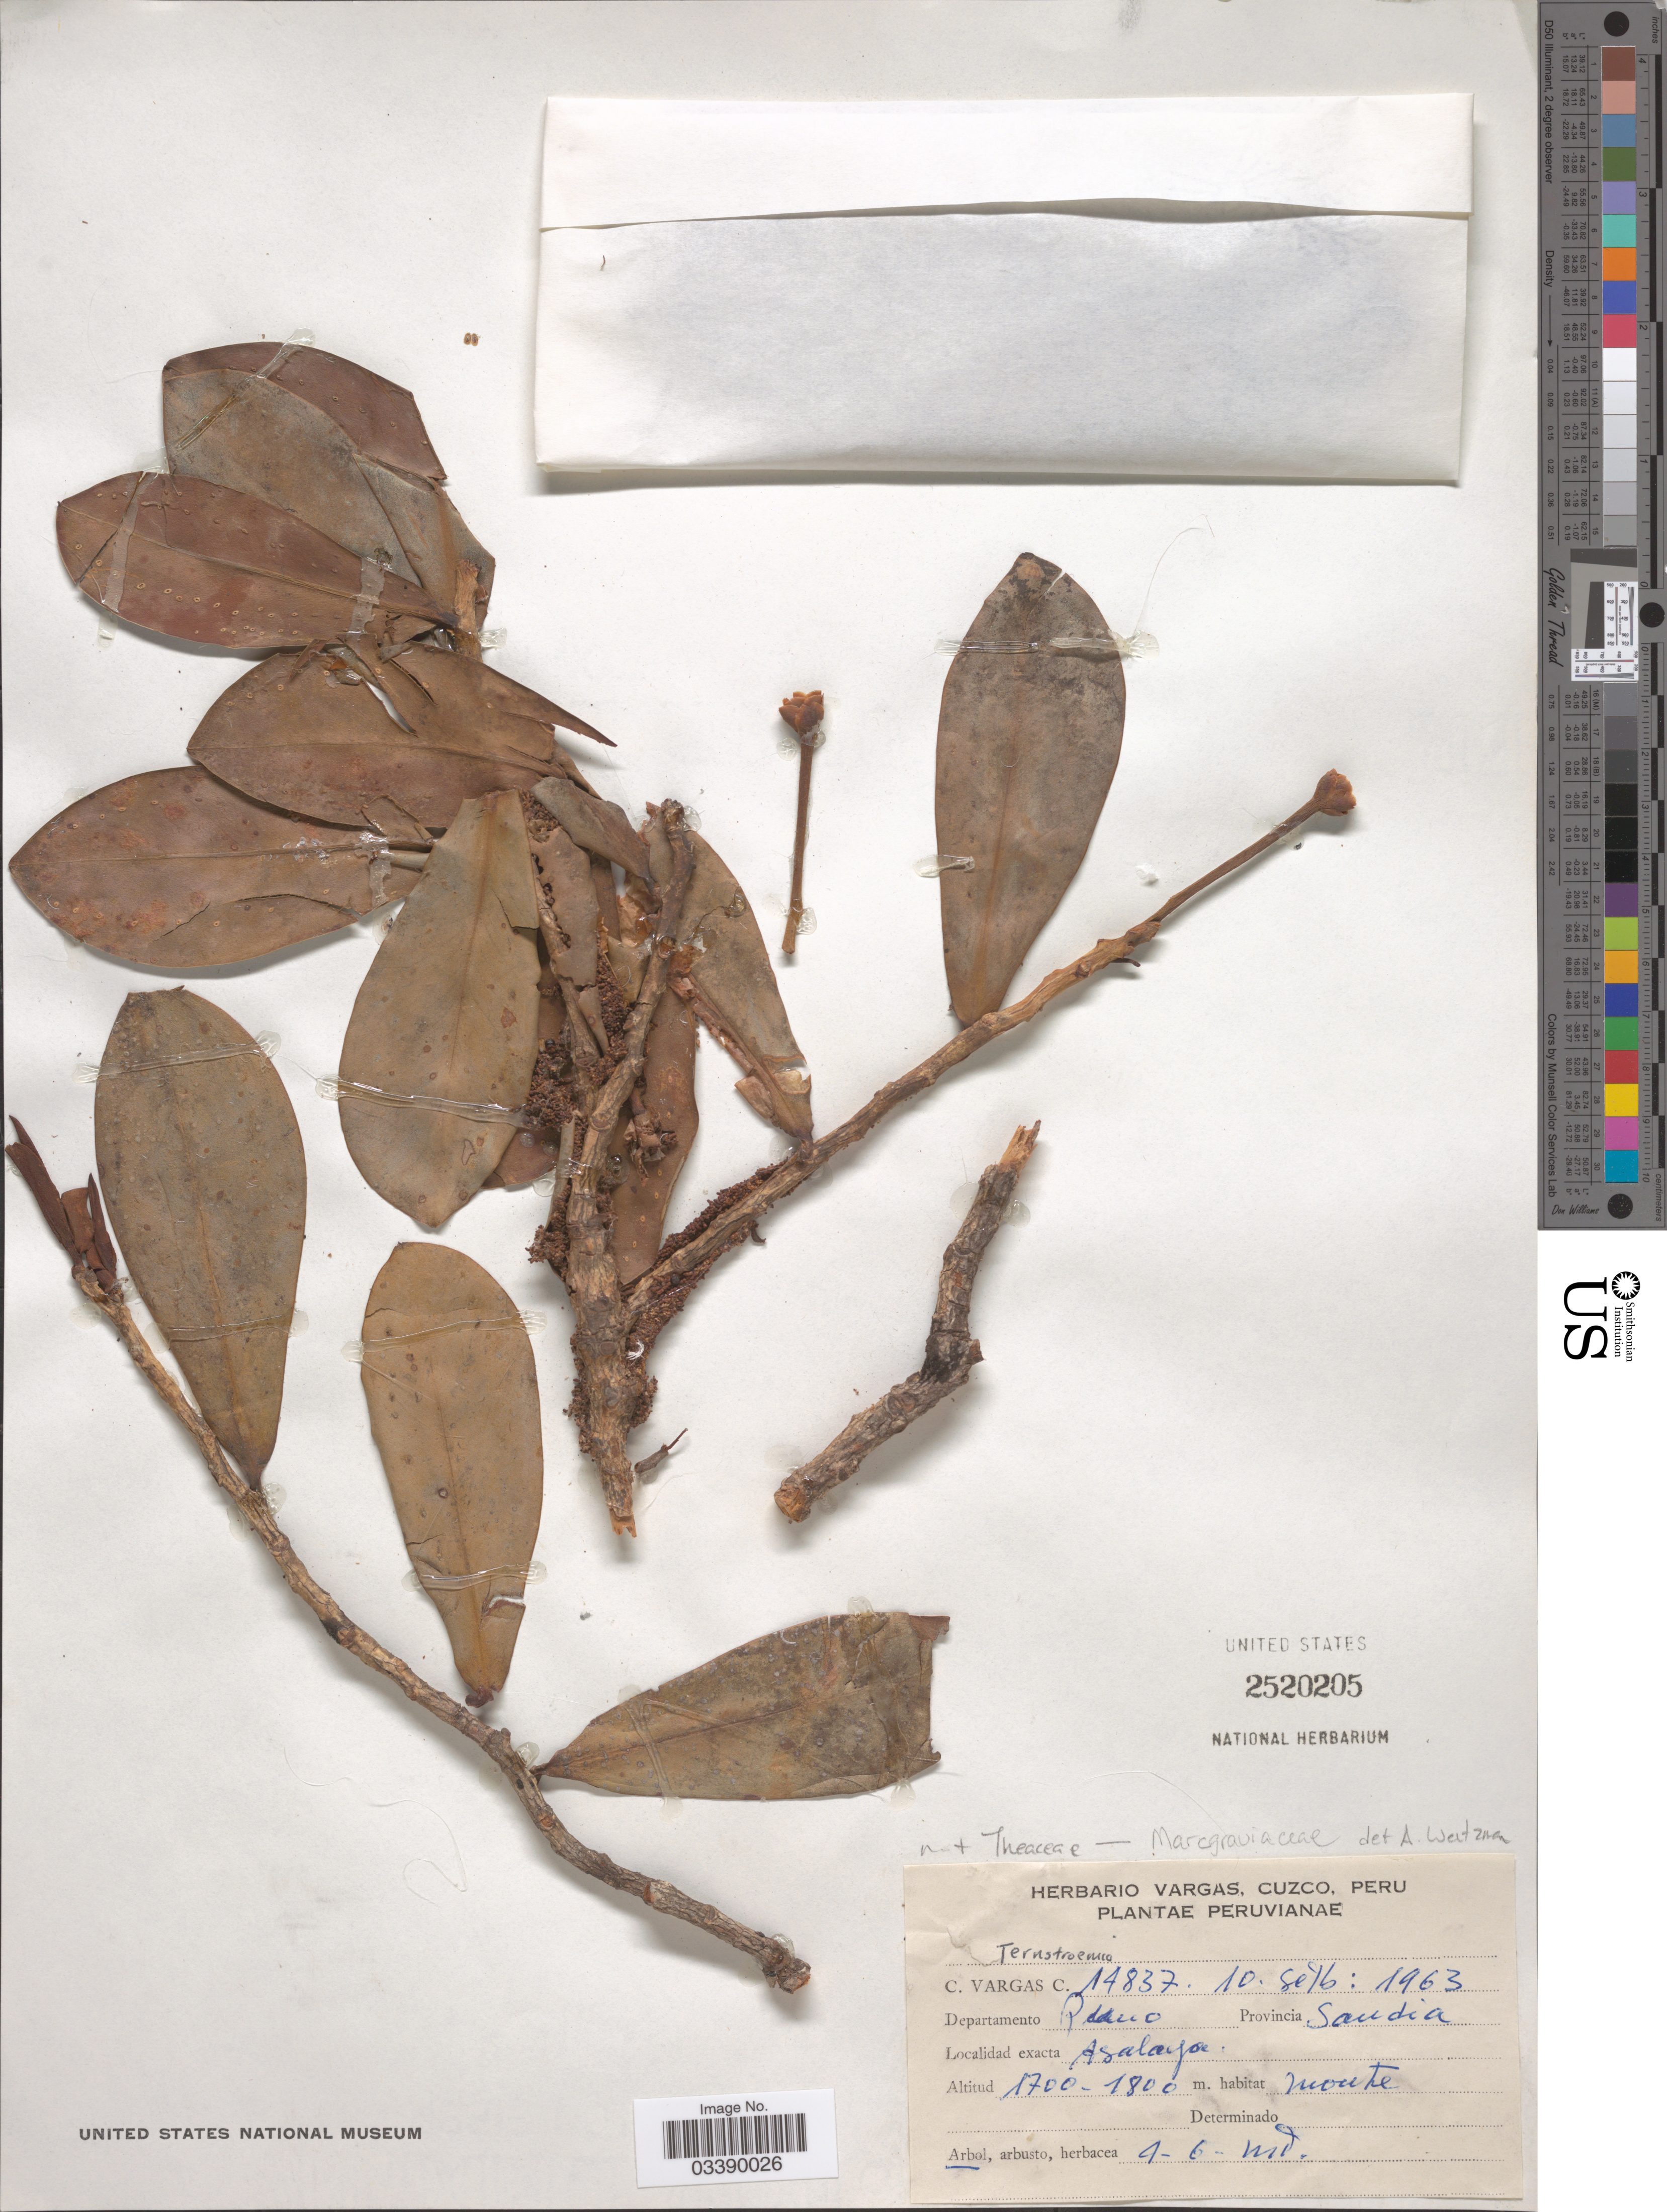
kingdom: Plantae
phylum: Tracheophyta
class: Magnoliopsida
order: Ericales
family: Marcgraviaceae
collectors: C. Vargas Calderón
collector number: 14837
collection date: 1963-09-10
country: Peru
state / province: Cusco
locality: Departamento Cuzco, Provincia Sandia. Asalaya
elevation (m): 1700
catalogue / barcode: US 2520205